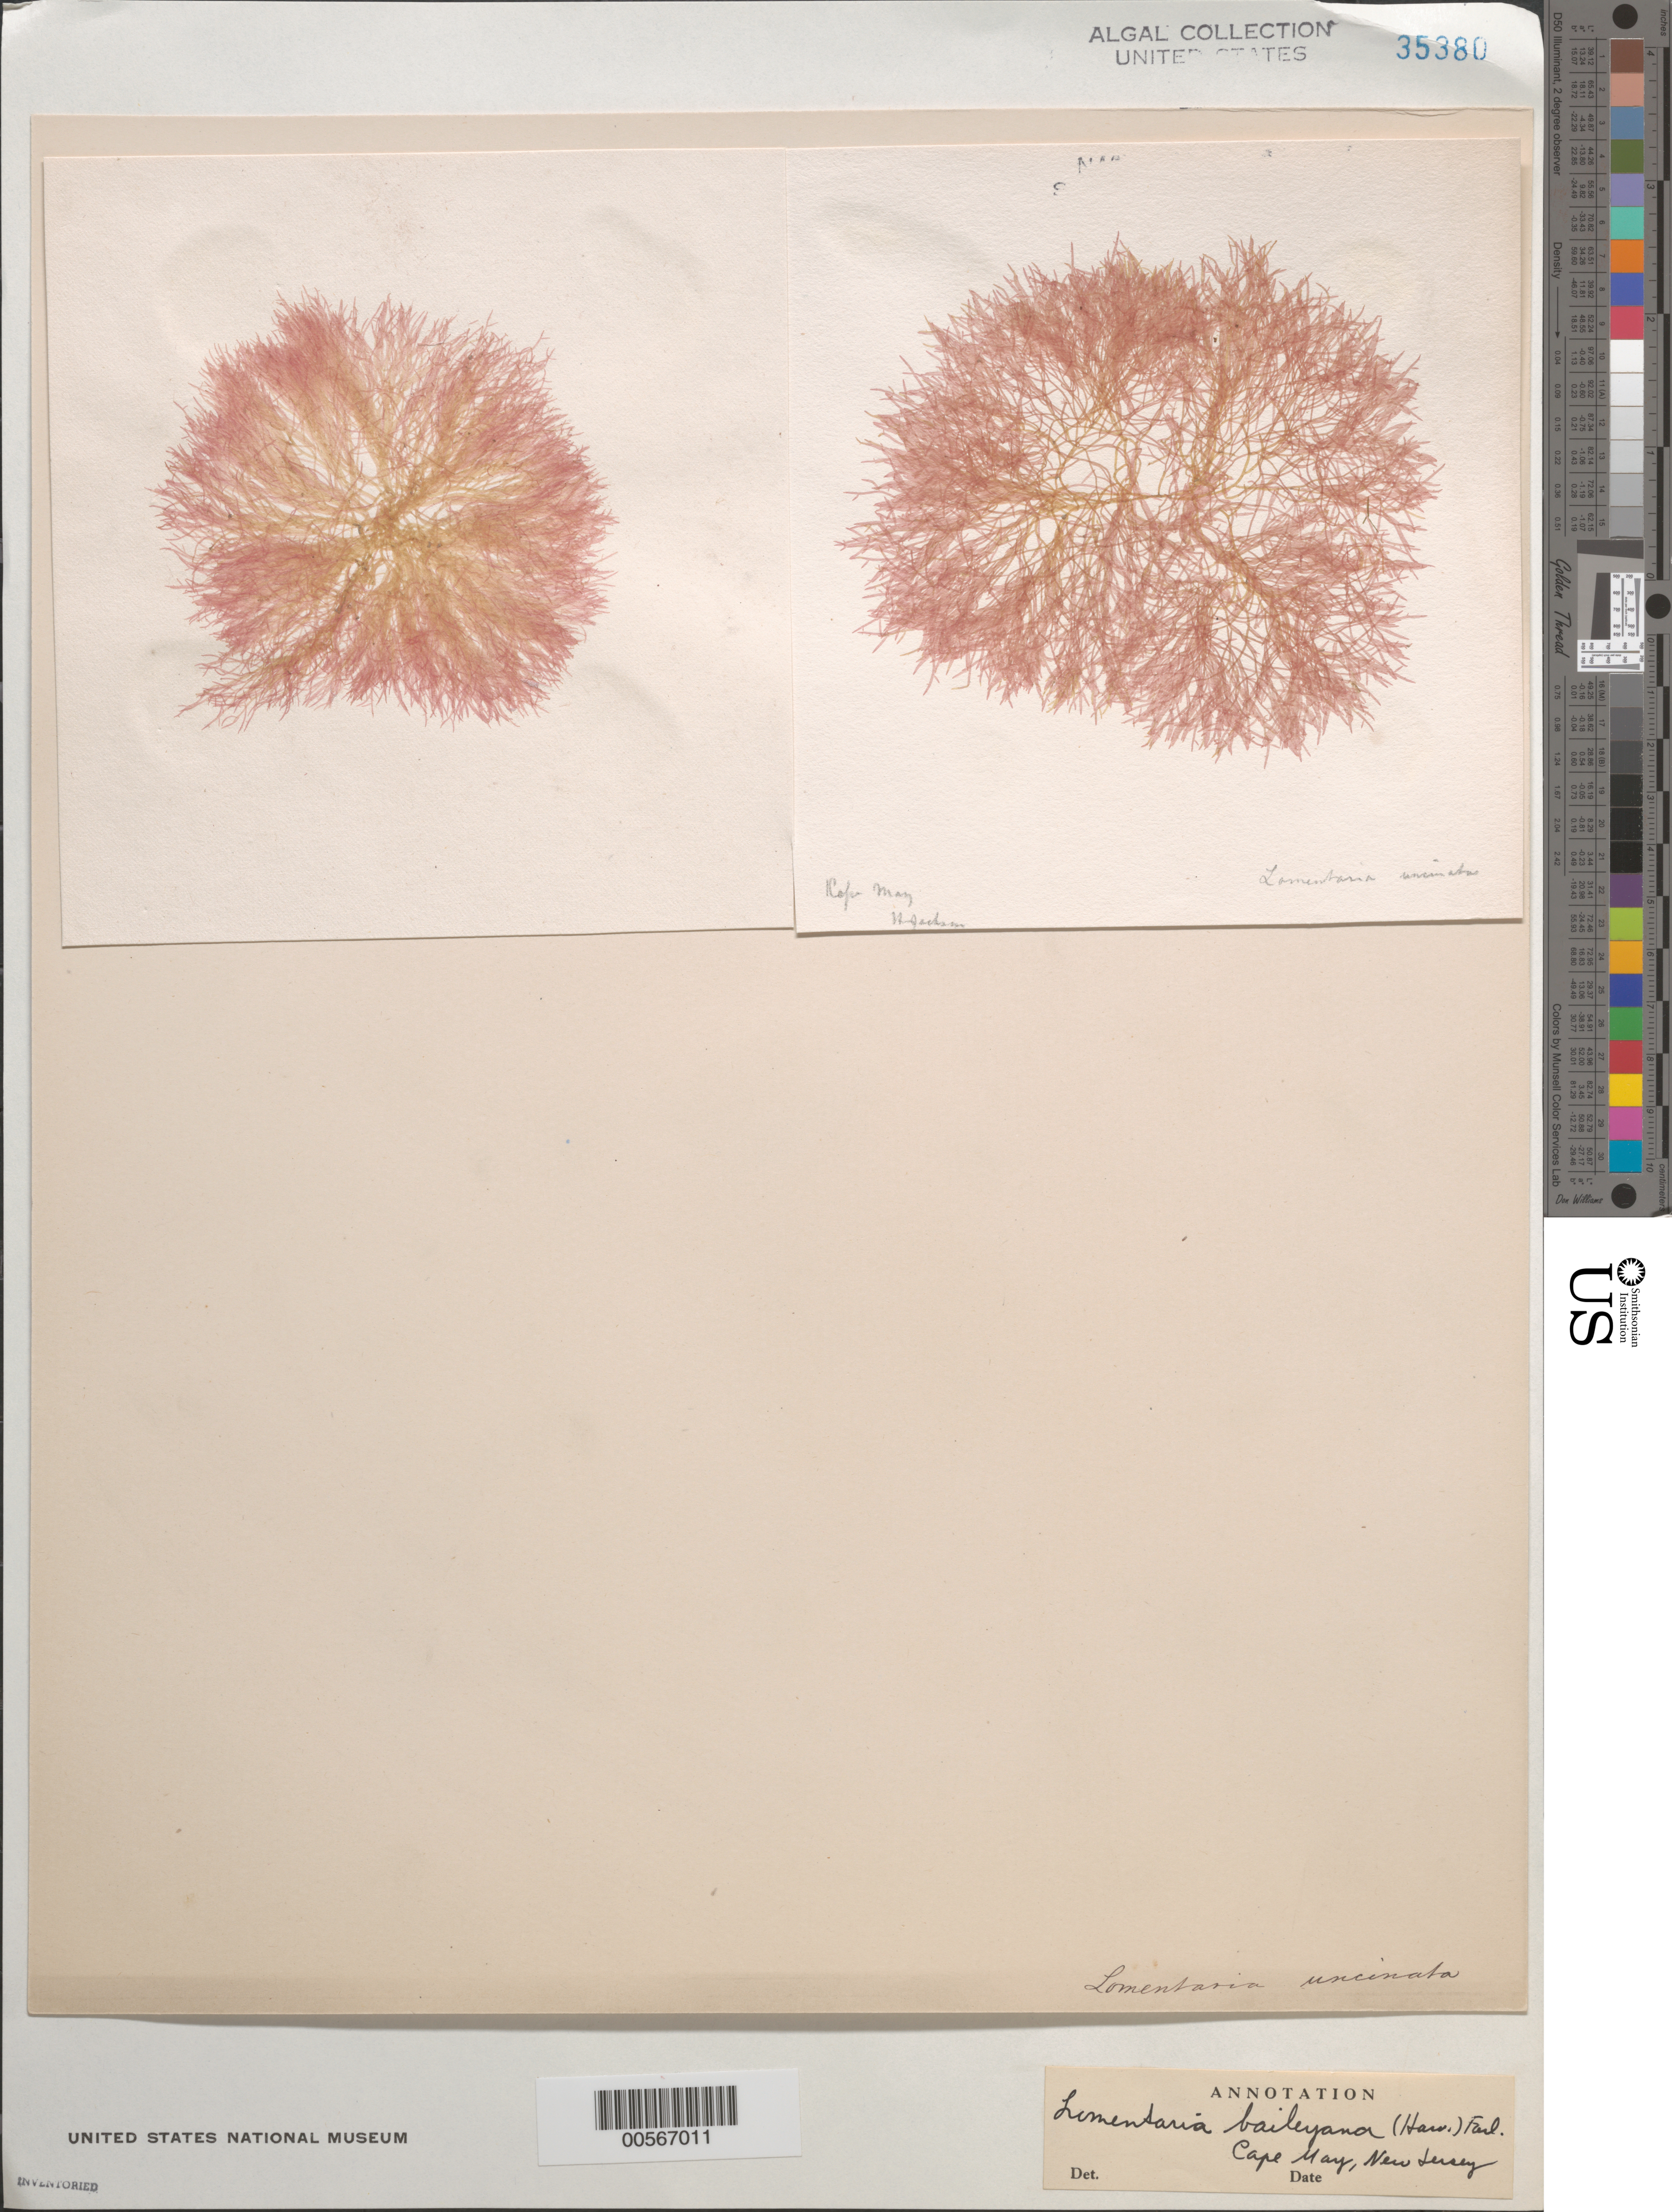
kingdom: Plantae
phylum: Rhodophyta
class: Florideophyceae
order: Rhodymeniales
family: Lomentariaceae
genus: Hooperia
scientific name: Hooperia divaricata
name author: (Durant) M.J. Wynne et al.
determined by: Algae name updating Project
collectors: H. Jackson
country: United States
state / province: New Jersey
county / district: Cape May County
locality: Cape May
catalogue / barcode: US 35380